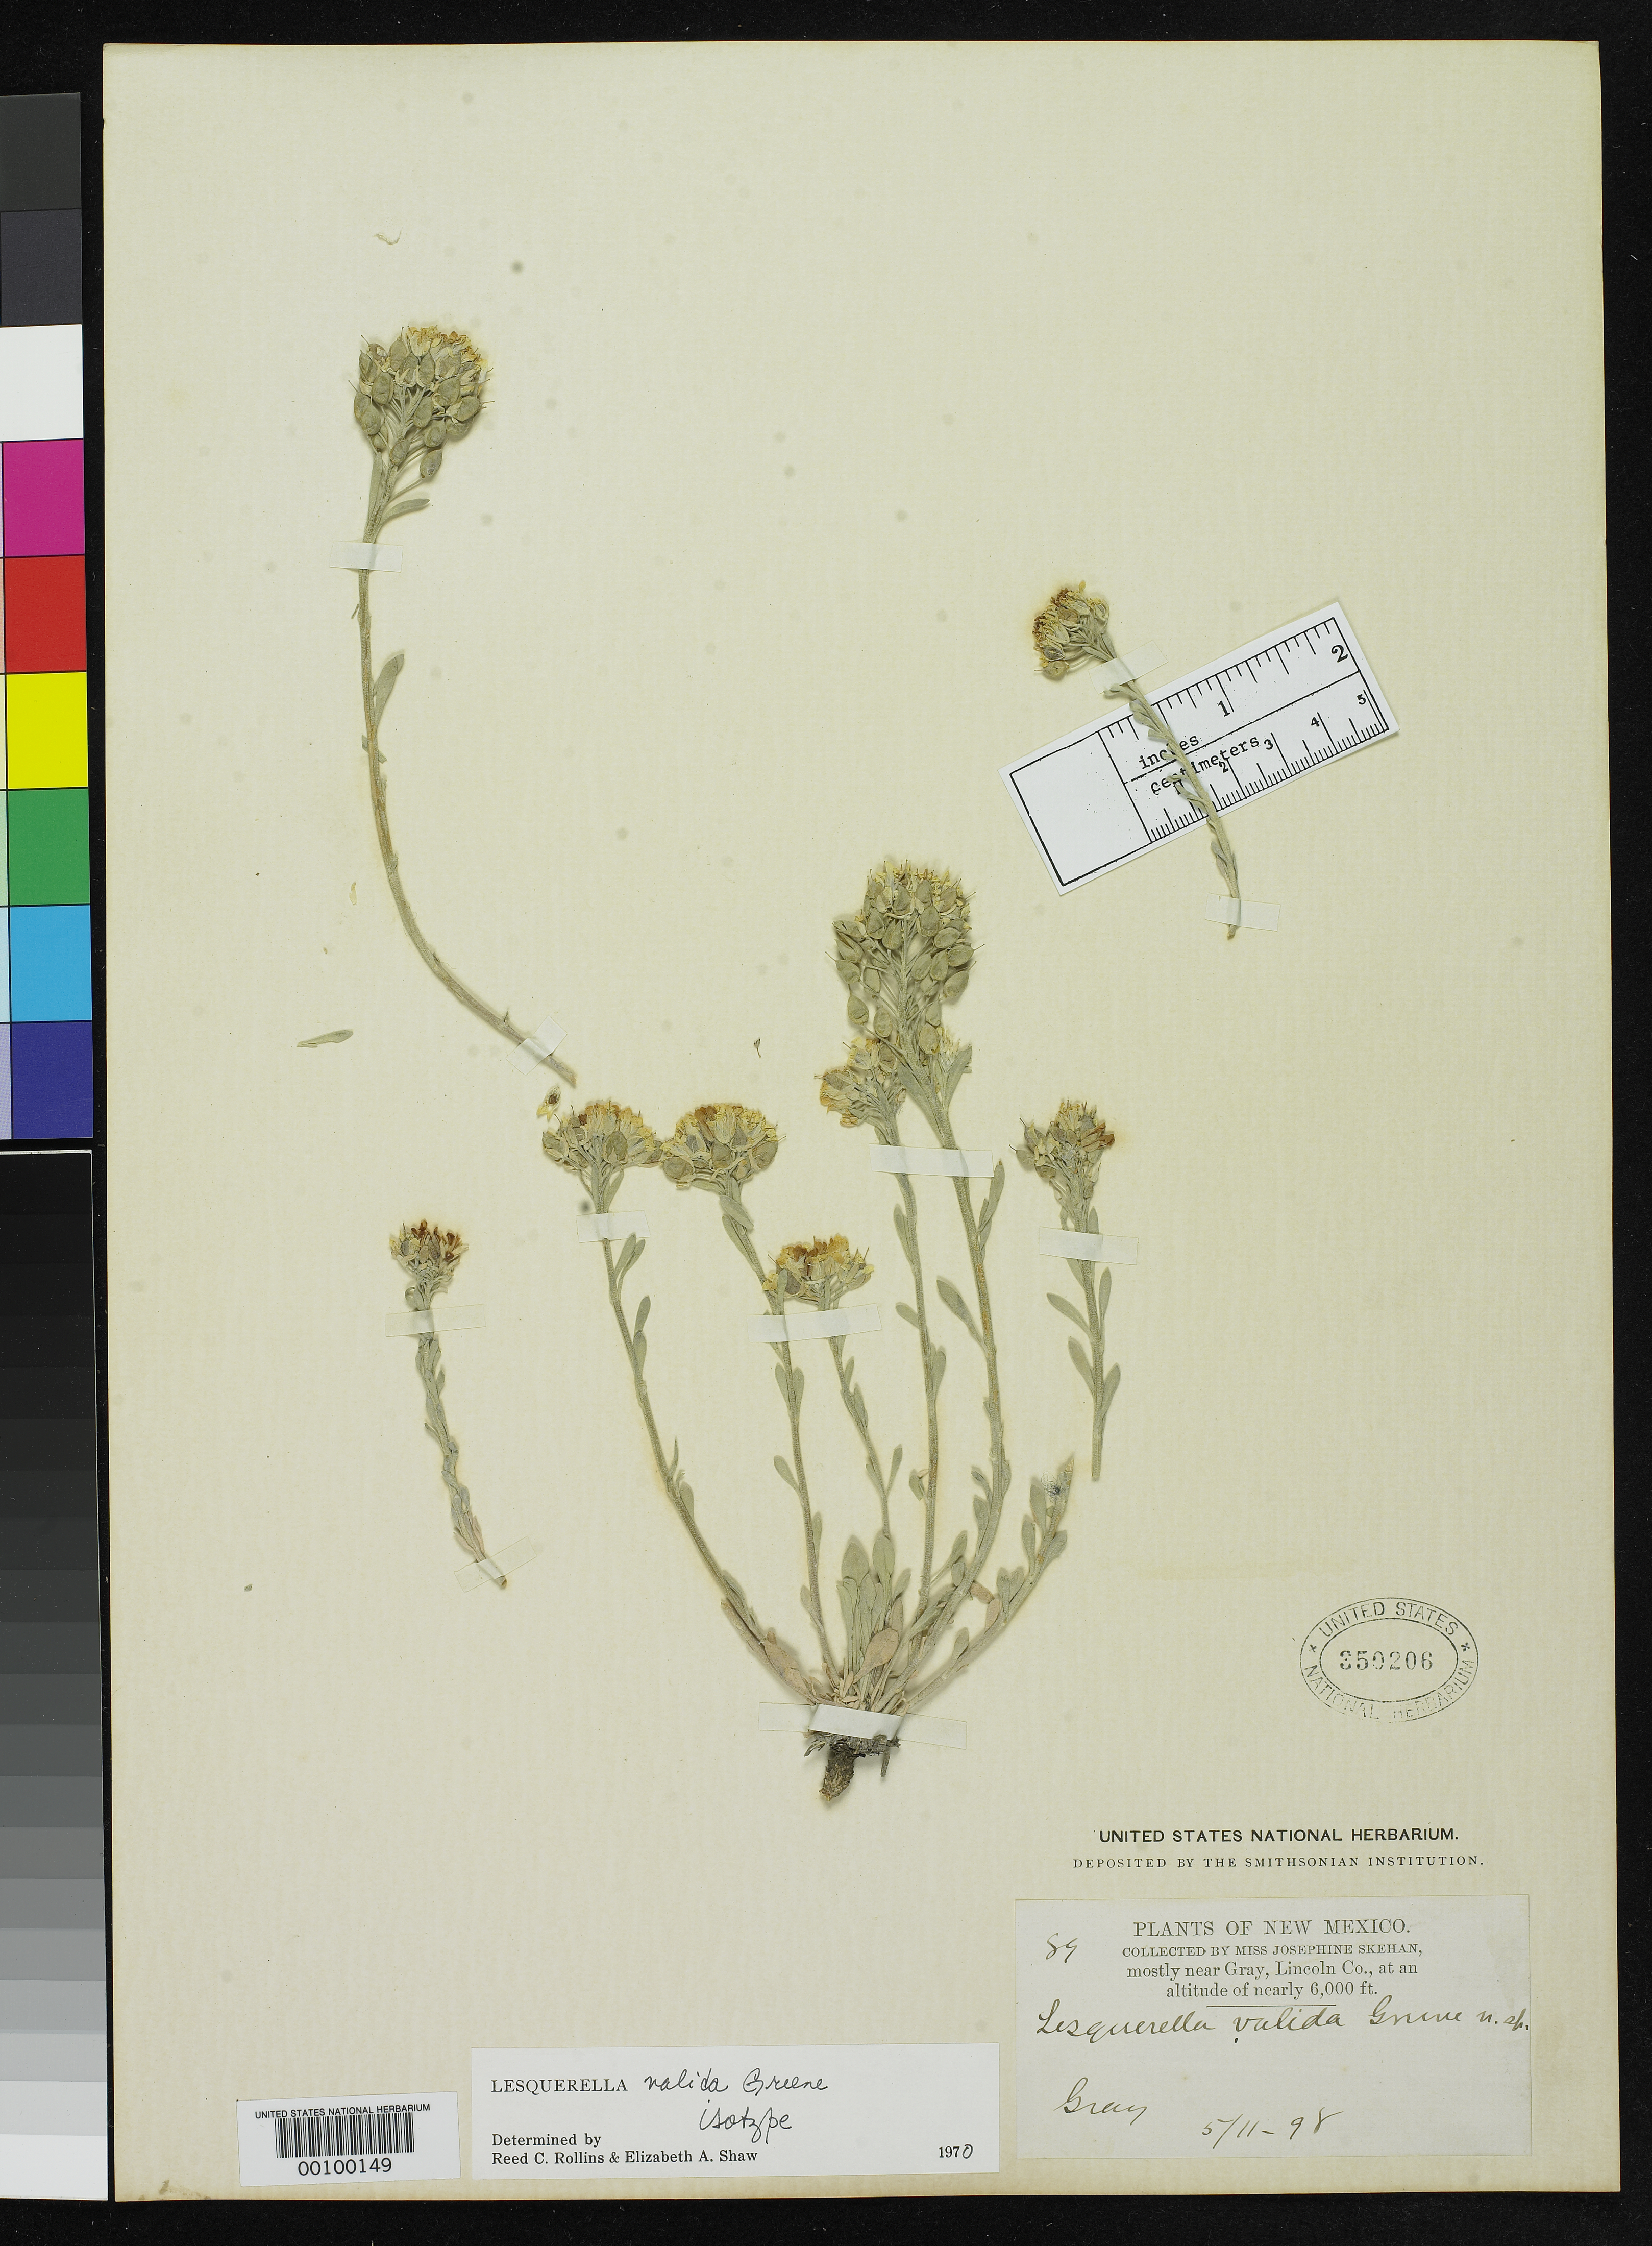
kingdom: Plantae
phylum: Tracheophyta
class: Magnoliopsida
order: Brassicales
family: Brassicaceae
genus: Lesquerella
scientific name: Lesquerella valida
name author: Greene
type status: Isotype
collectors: J. Skehan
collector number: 89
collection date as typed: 11 May 1898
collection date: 1898-05-11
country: United States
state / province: New Mexico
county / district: Lincoln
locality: Near Gray.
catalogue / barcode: US 350206